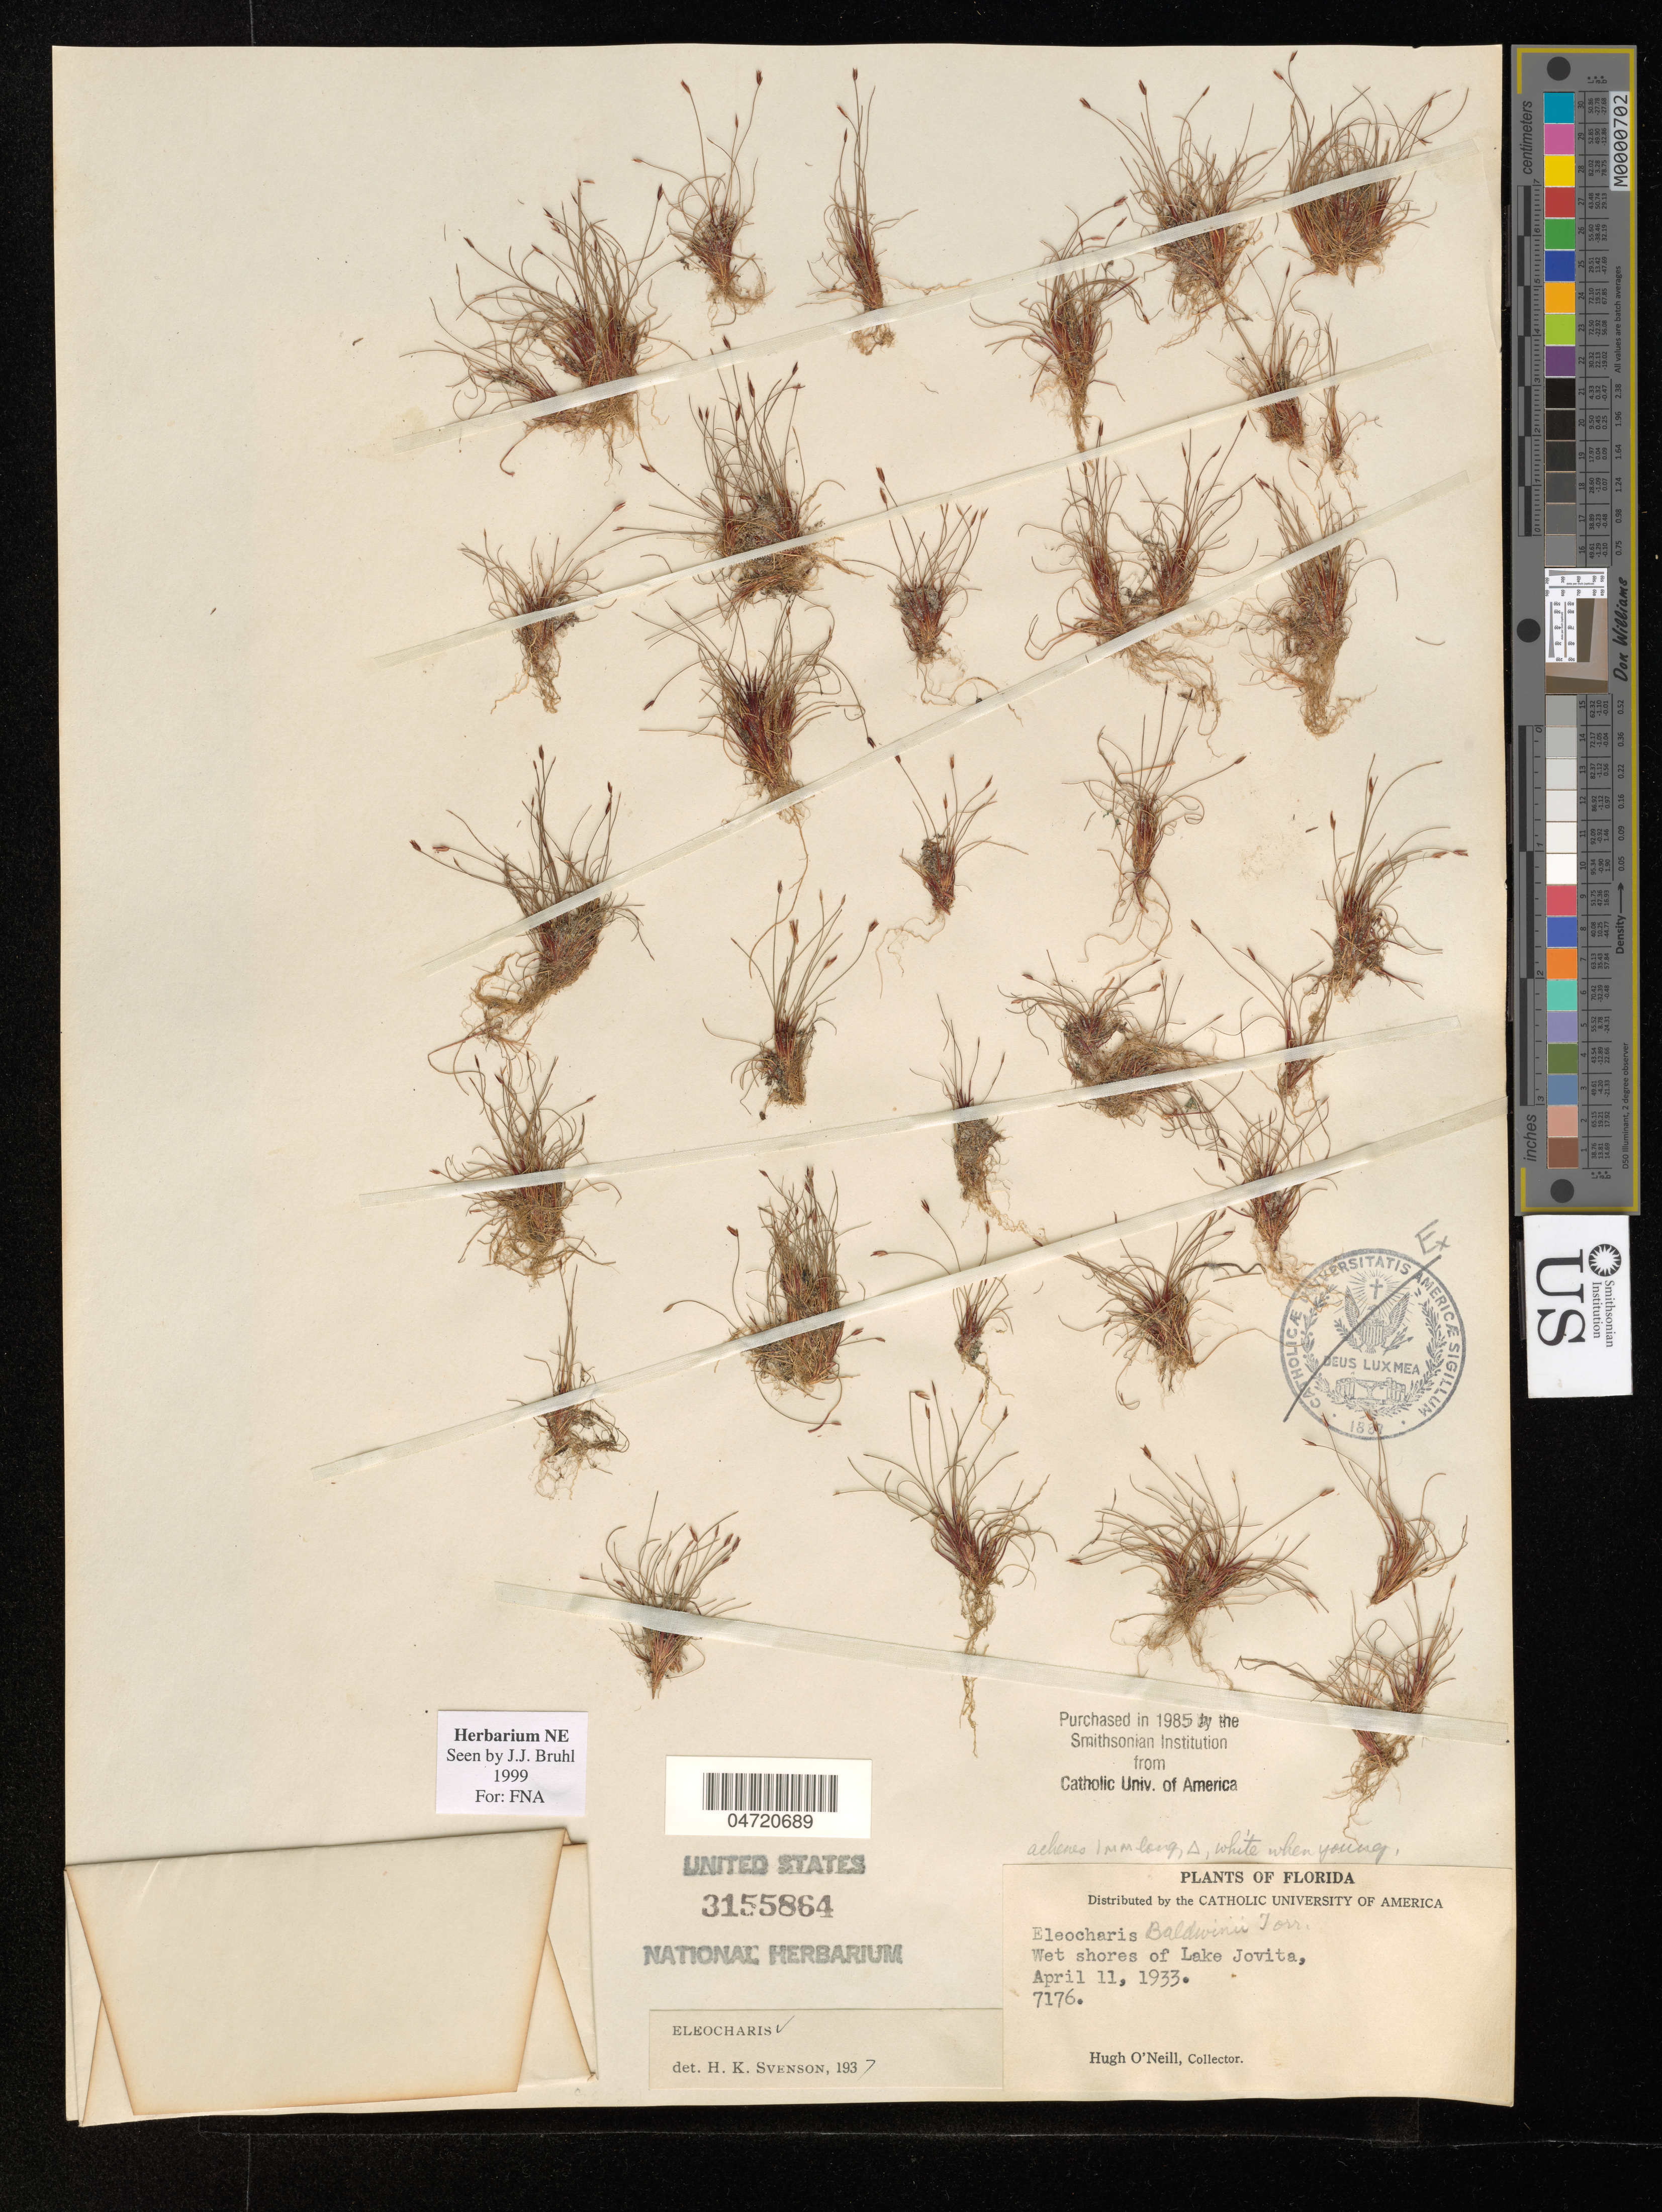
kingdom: Plantae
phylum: Tracheophyta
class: Liliopsida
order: Poales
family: Cyperaceae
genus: Eleocharis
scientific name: Eleocharis baldwinii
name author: (Torr.) Chapm.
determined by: Bruhl, J. J., (NE), University of New England (AUSTRALIA)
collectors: H. O'Neill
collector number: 7176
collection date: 1933-04-11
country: United States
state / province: Florida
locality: Shore of Lake Jovita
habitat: Wet shores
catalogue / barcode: US 3155864